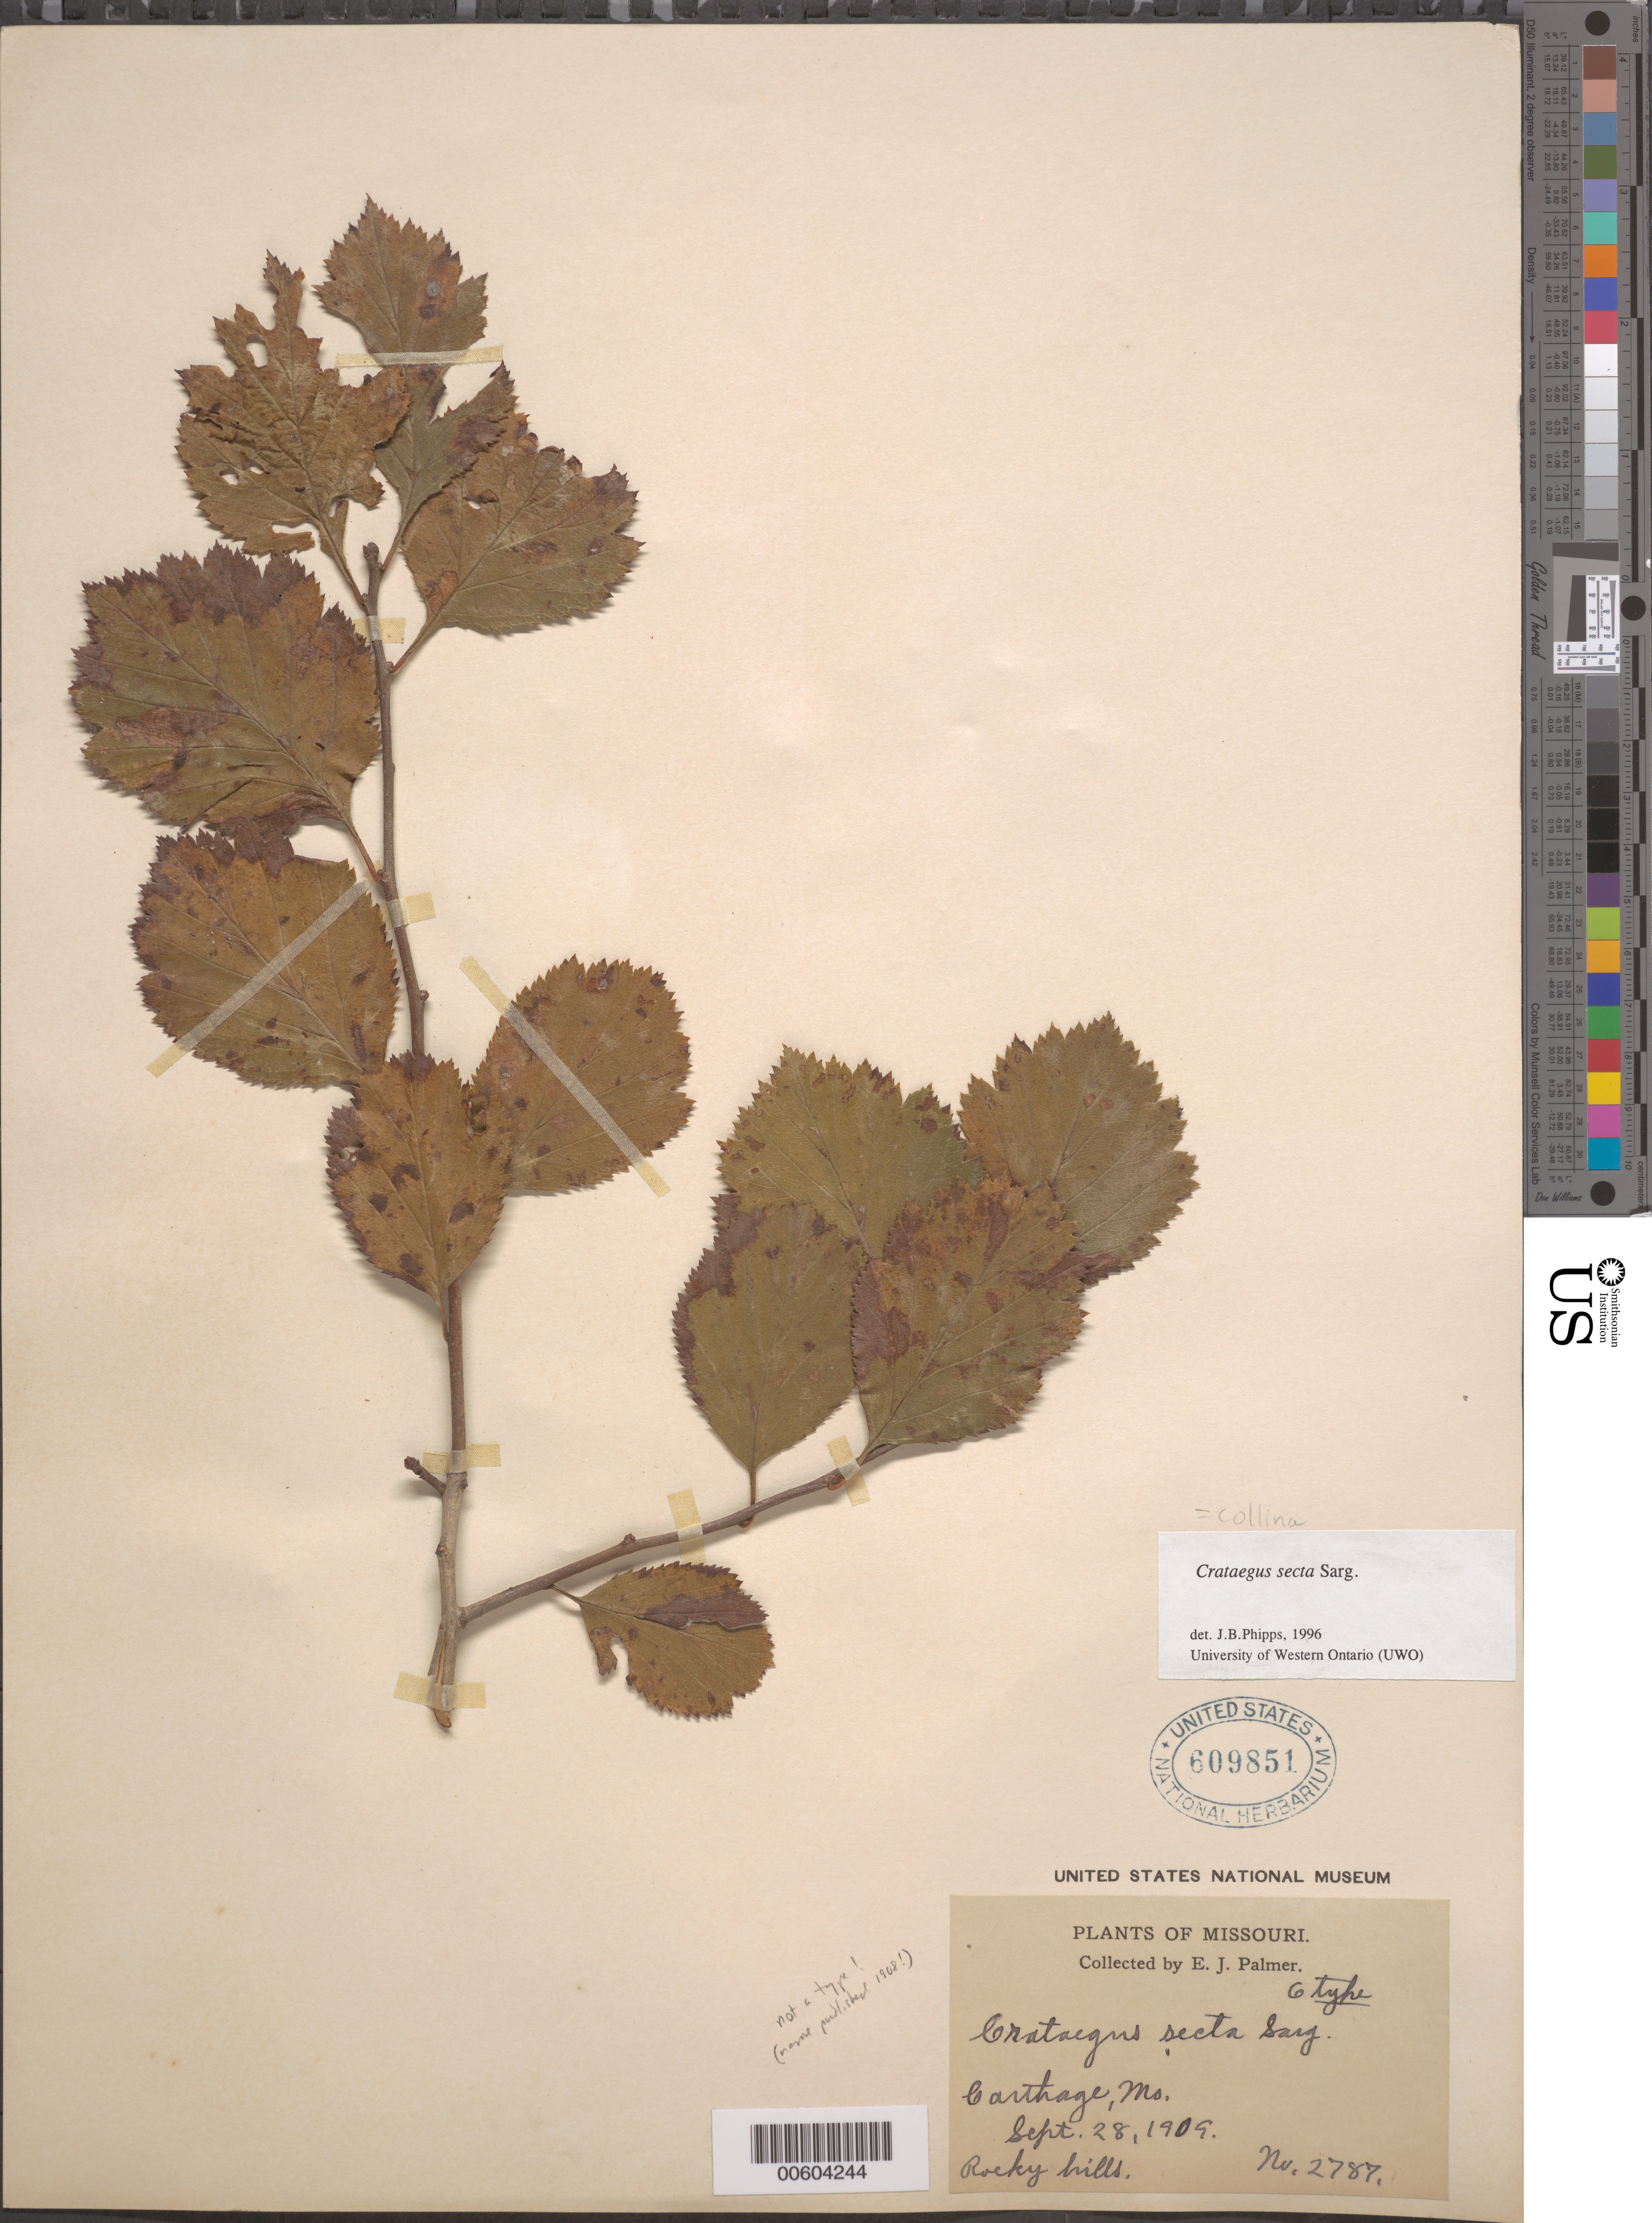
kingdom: Plantae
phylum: Tracheophyta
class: Magnoliopsida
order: Rosales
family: Rosaceae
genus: Crataegus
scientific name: Crataegus collina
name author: Chapm.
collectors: E. J. Palmer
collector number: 2787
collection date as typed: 28 Sep 1909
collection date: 1909-09-28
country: United States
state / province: Missouri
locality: Carthage.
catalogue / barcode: US 609851